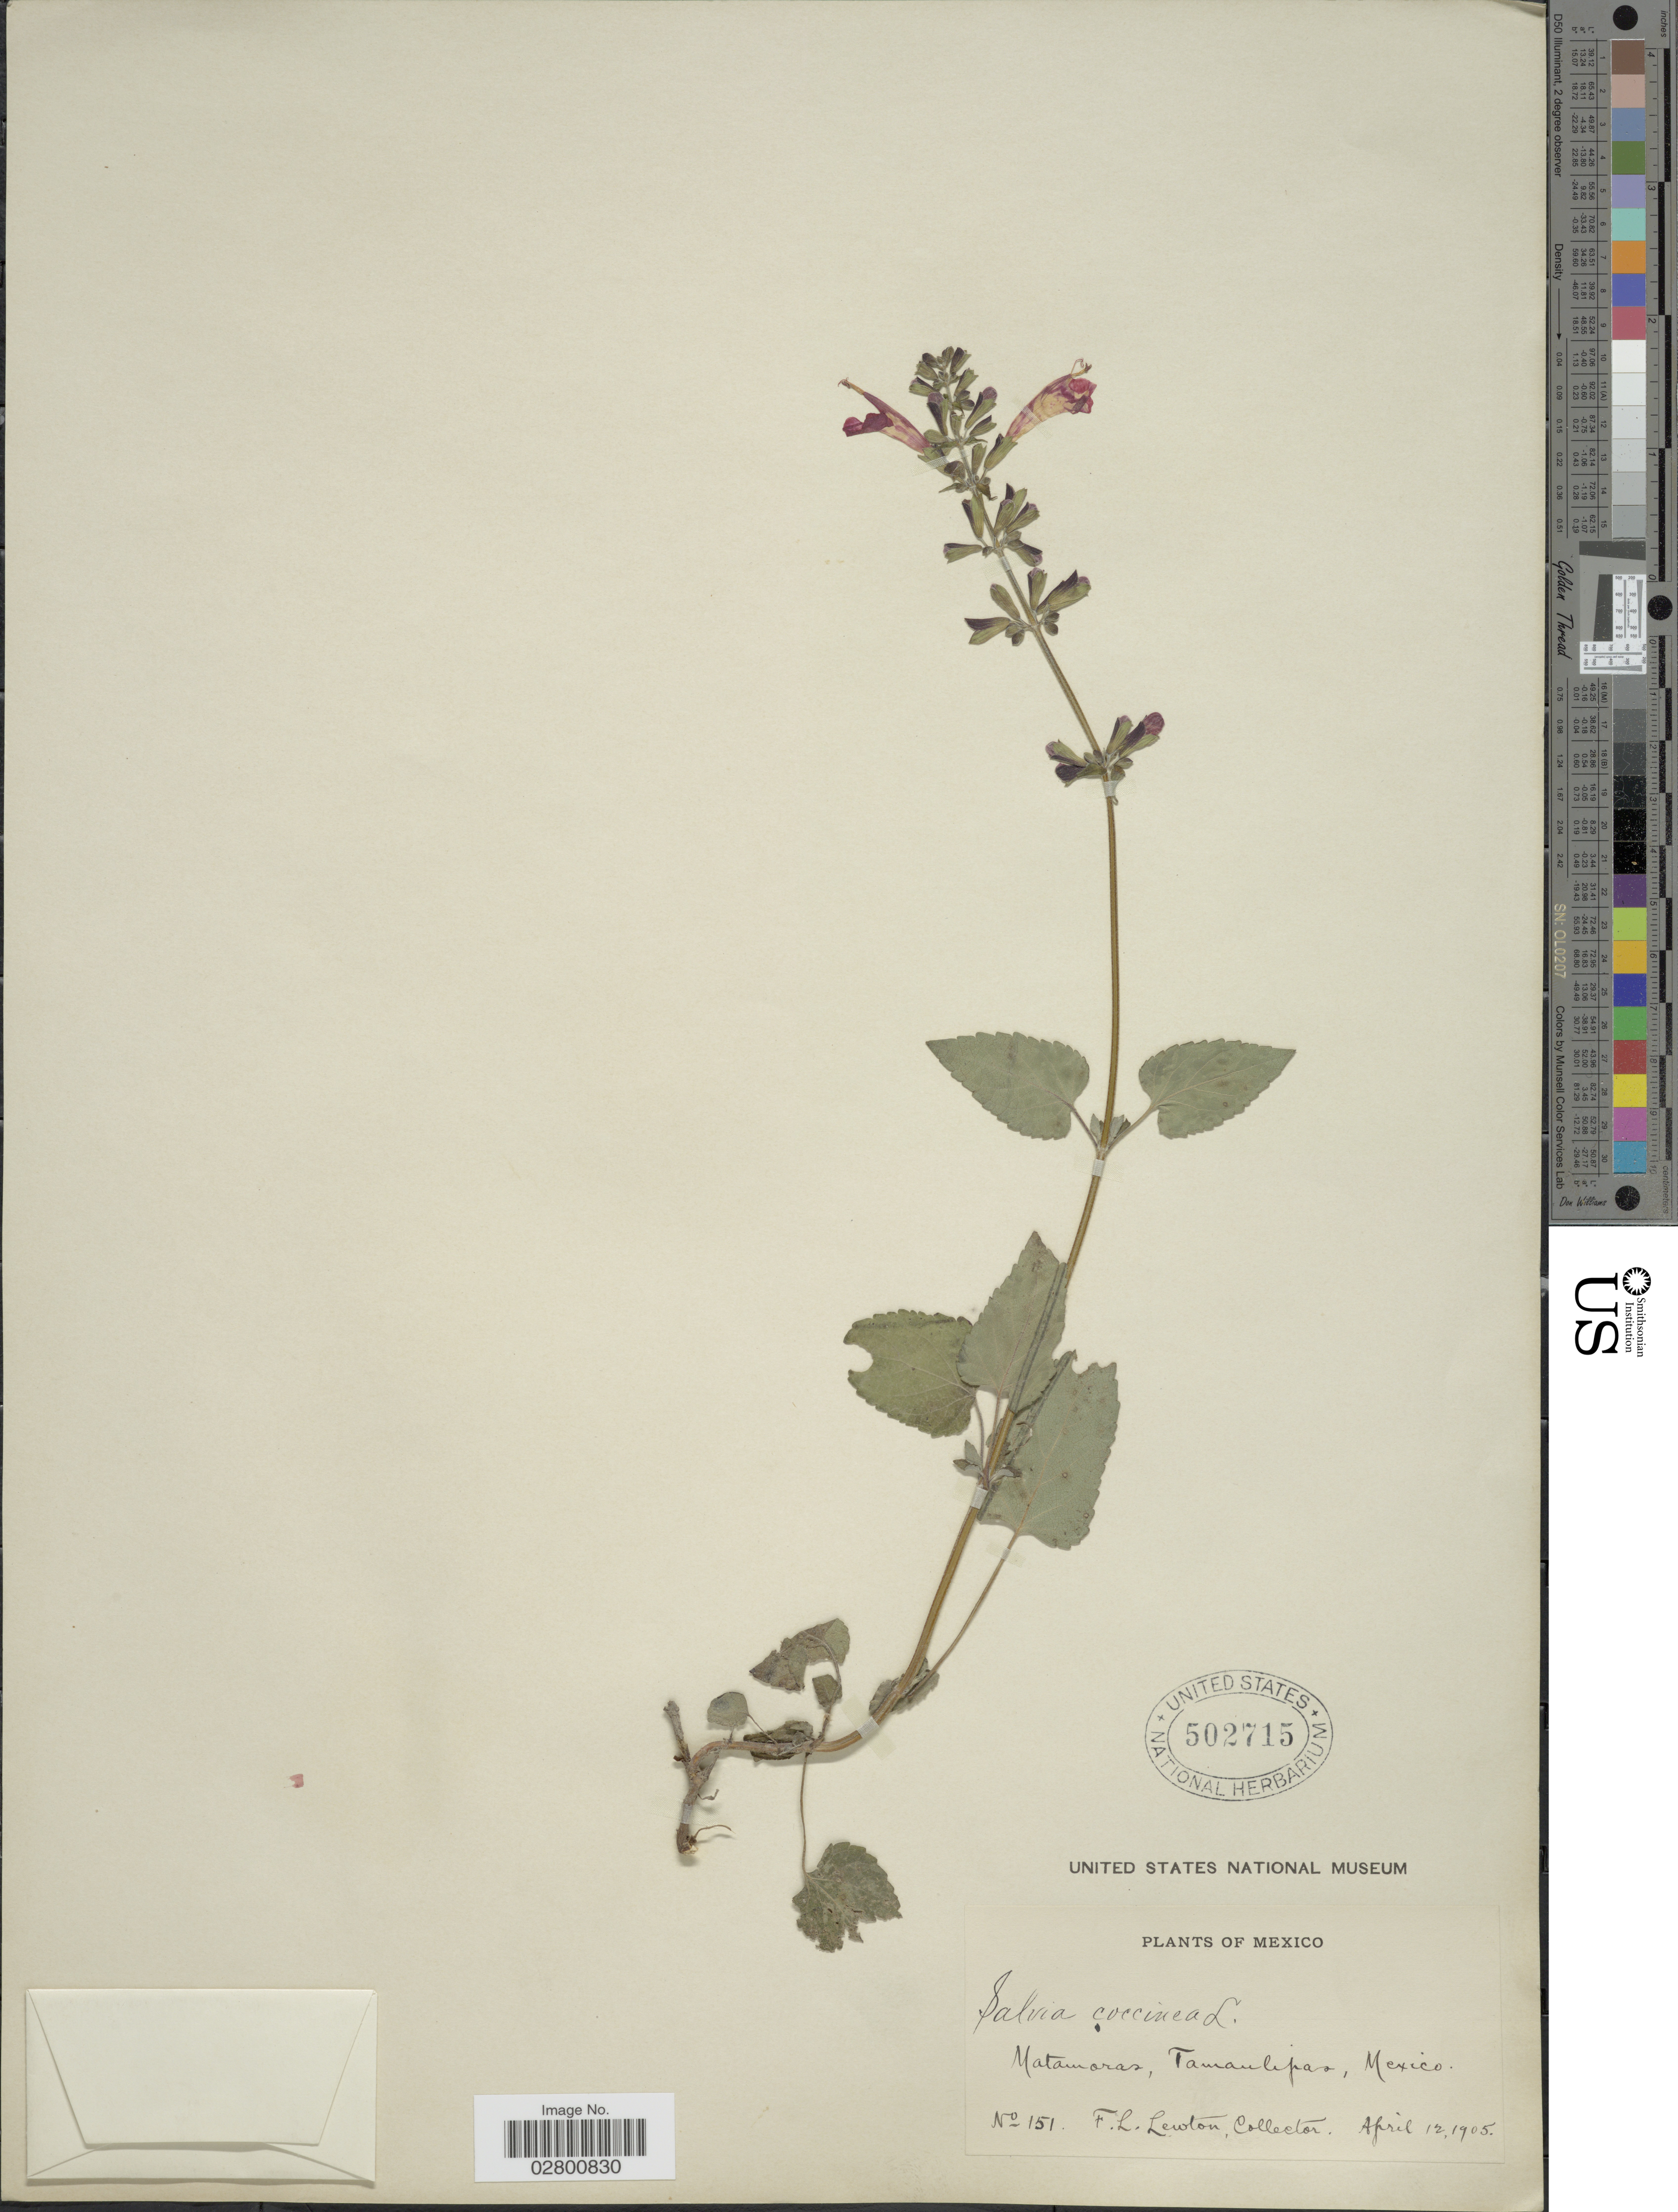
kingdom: Plantae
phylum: Tracheophyta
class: Magnoliopsida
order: Lamiales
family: Lamiaceae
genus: Salvia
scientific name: Salvia coccinea 'Naples Lavender'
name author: L. f. ex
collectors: F. L. Lewton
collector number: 151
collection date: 1905-04-12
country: Mexico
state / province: Tamaulipas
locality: Matamoras.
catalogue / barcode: US 502715